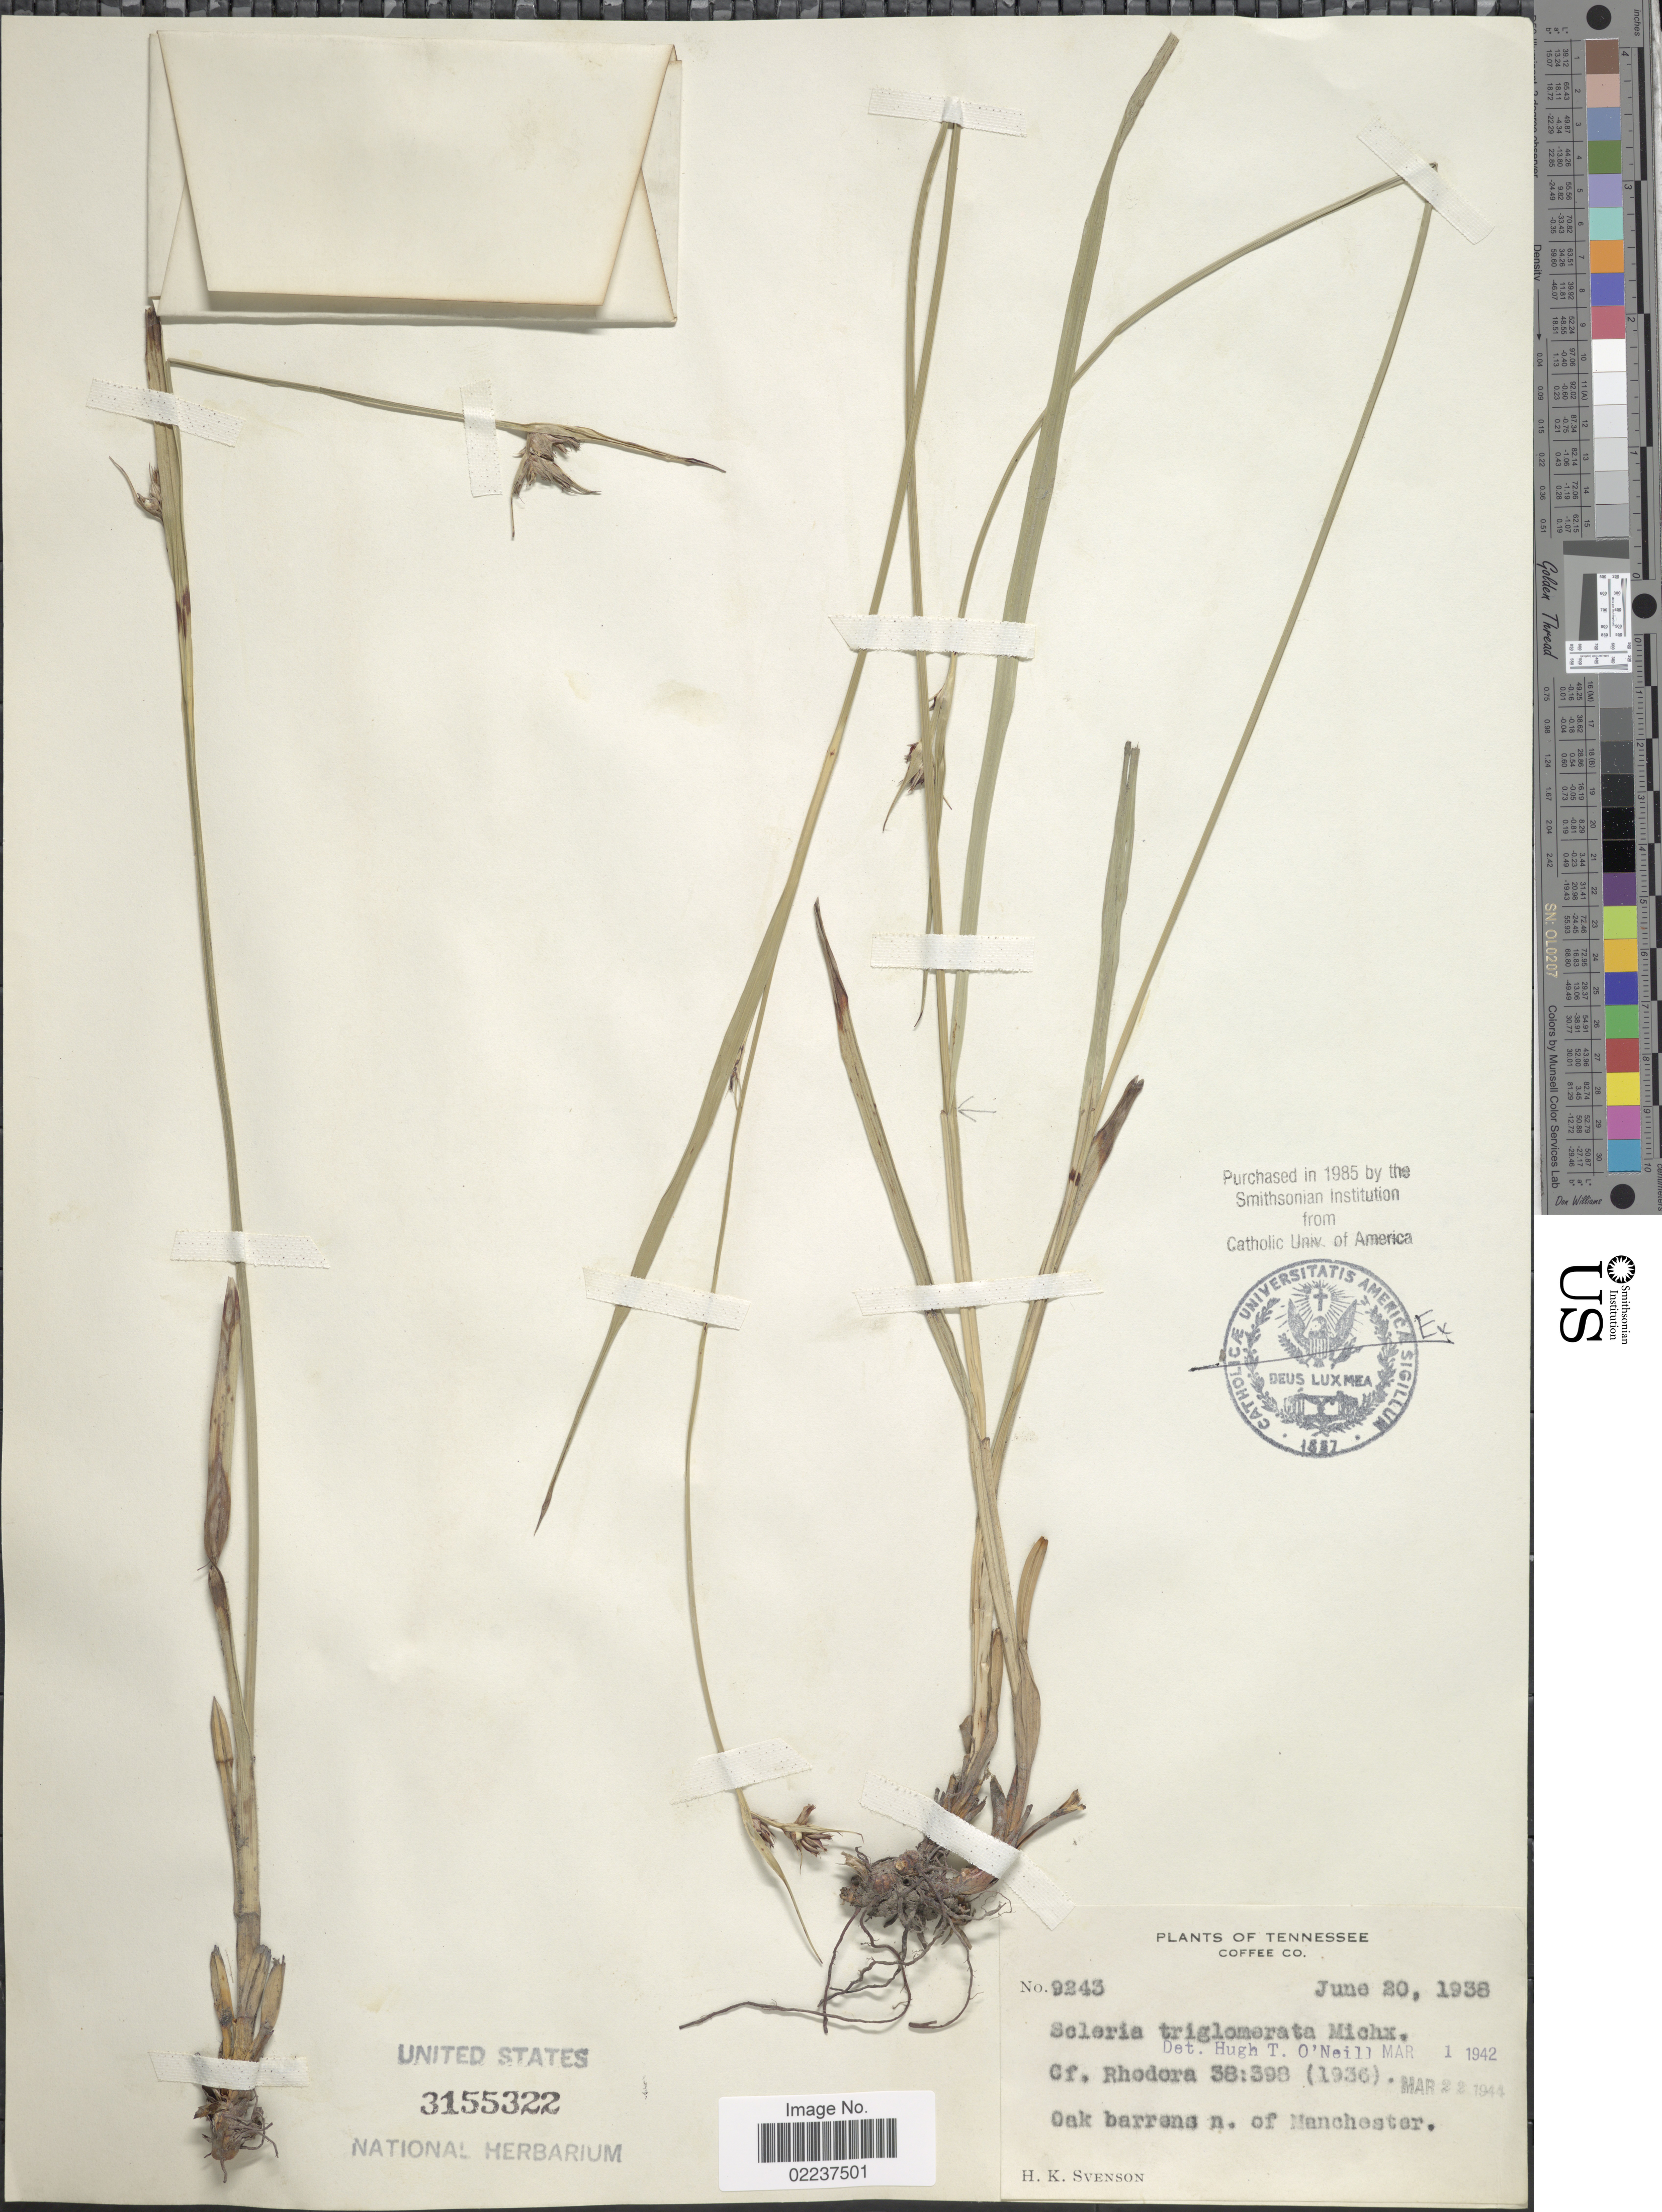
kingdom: Plantae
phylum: Tracheophyta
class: Liliopsida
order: Poales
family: Cyperaceae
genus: Scleria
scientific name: Scleria triglomerata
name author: Michx.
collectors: H. K. Svenson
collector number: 9243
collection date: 1938-06-20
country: United States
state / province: Tennessee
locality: Coffee Co., Oak barrens n. of Manchester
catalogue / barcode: US 315532